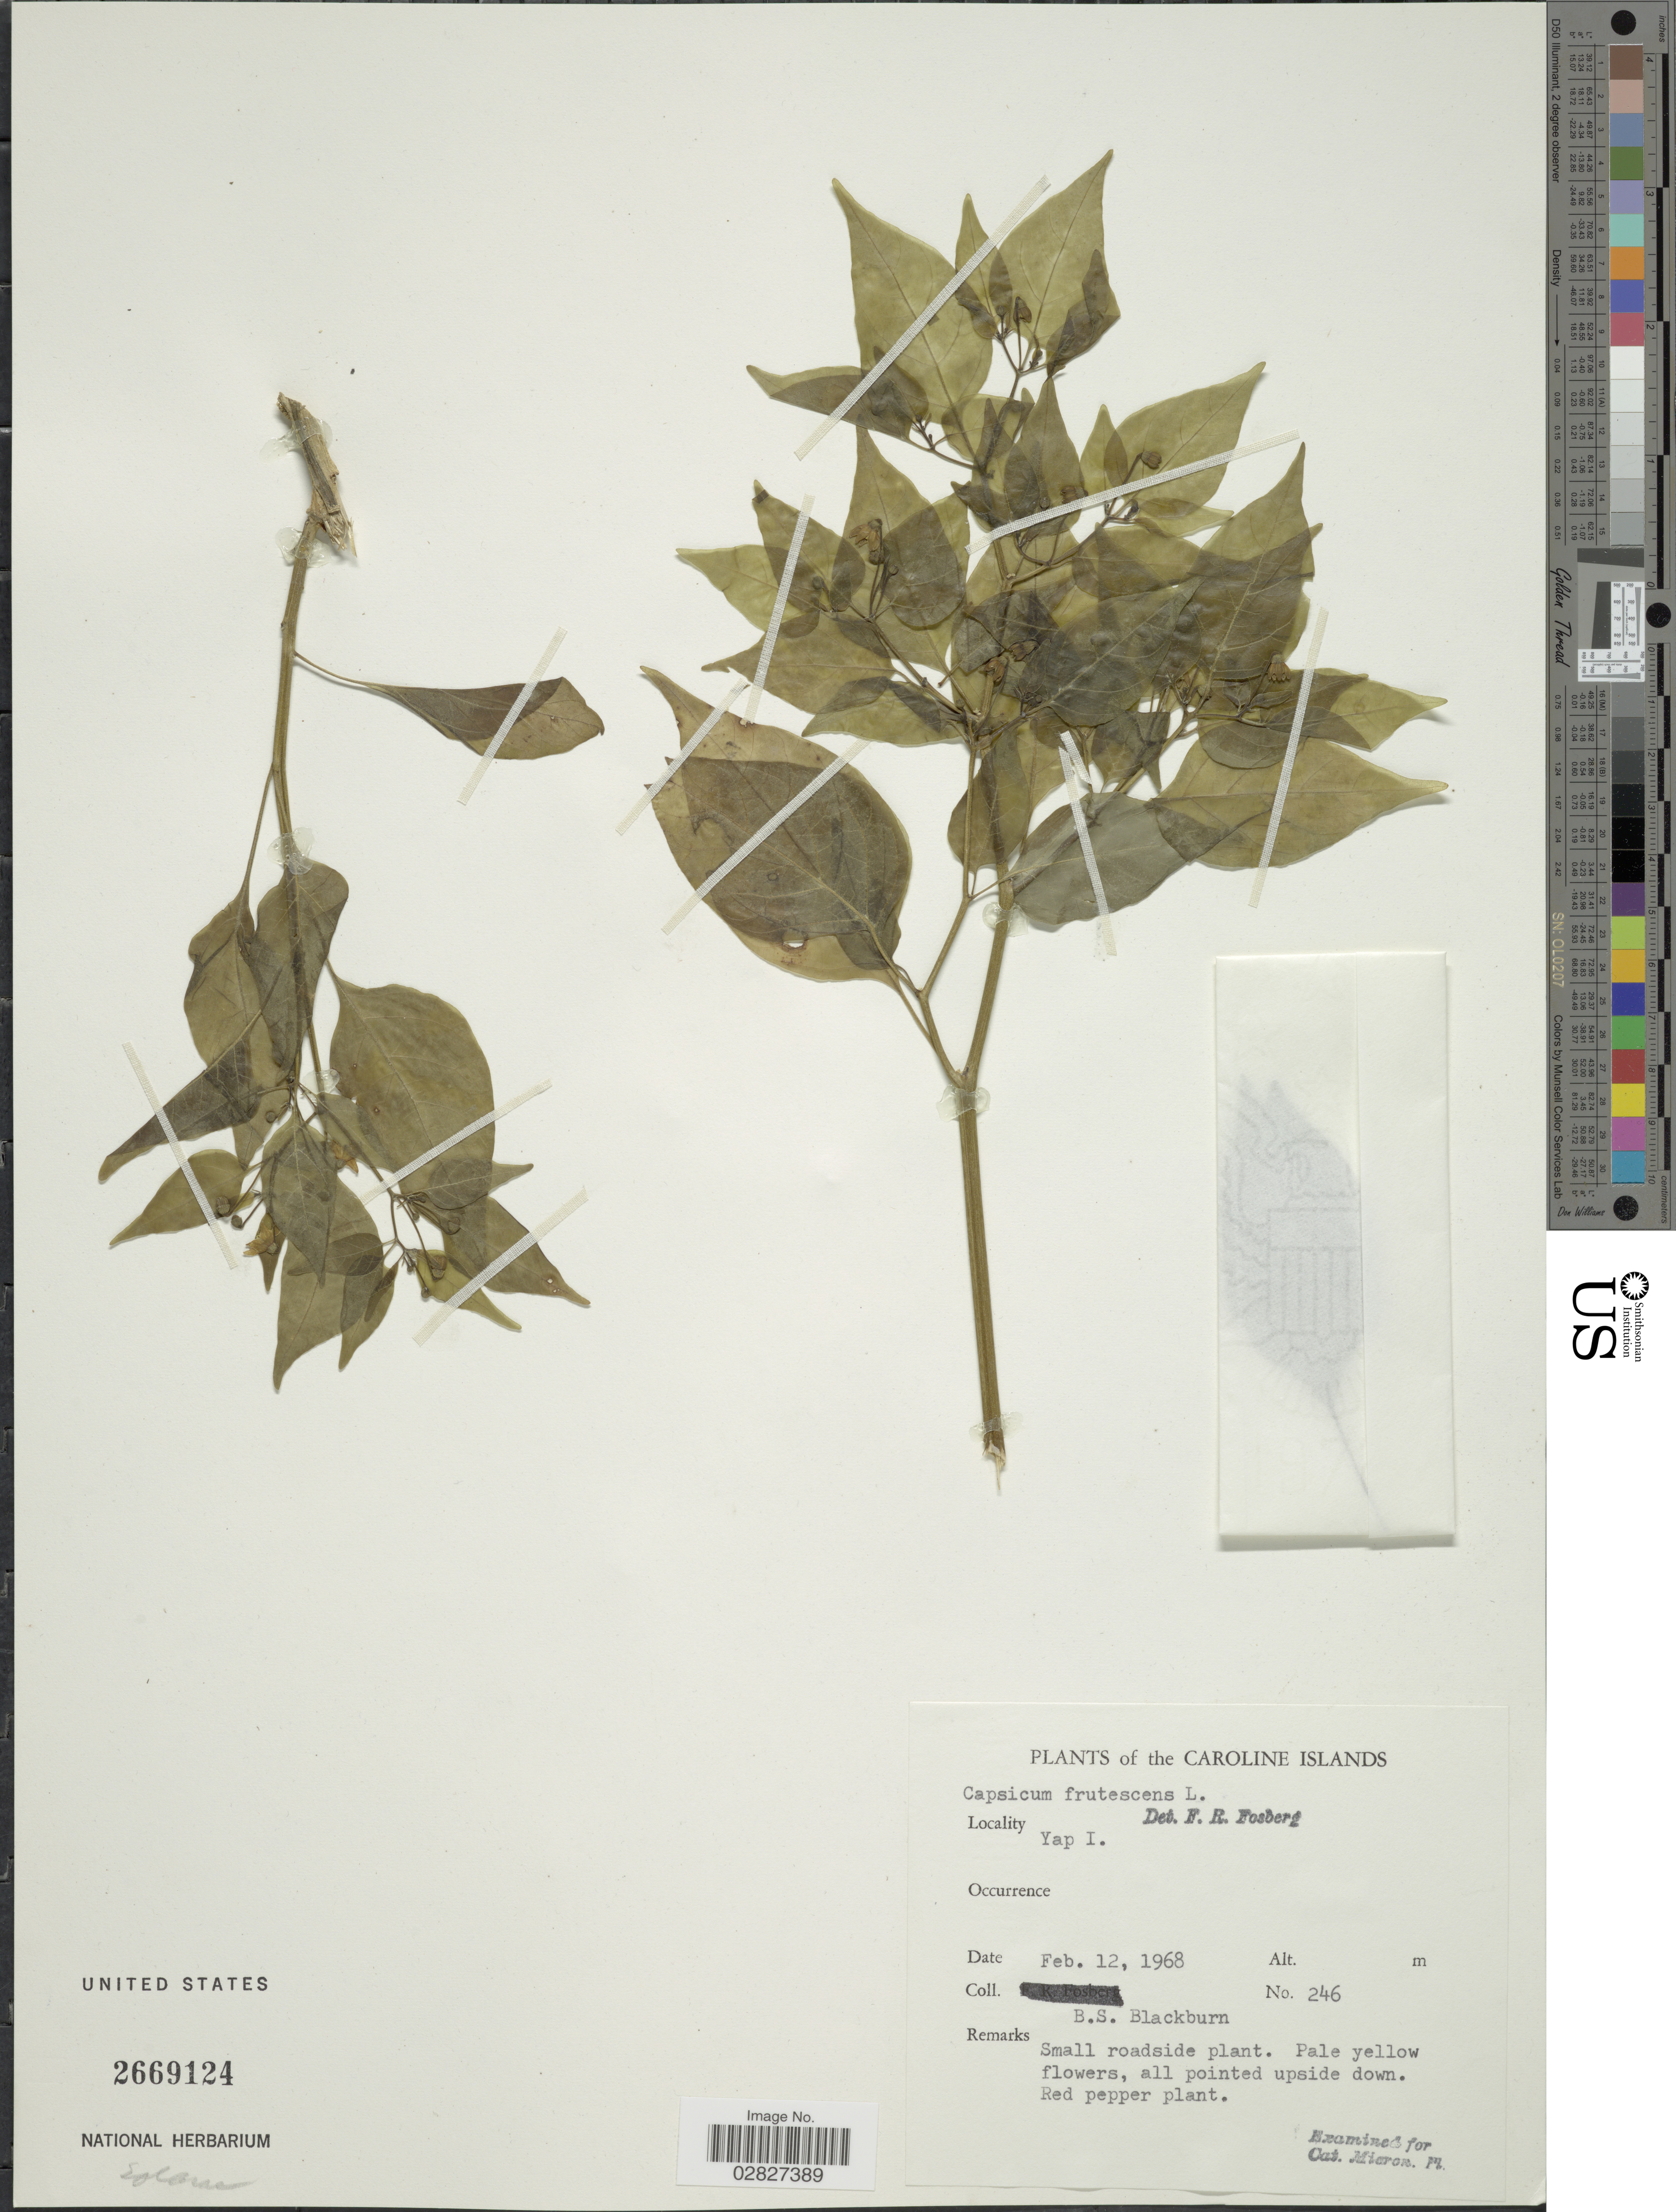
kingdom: Plantae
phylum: Tracheophyta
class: Magnoliopsida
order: Solanales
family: Solanaceae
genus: Capsicum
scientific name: Capsicum frutescens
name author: L.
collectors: B. S. Blackburn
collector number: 246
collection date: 1968-02-12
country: Micronesia, Federated States of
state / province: Yap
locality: Caroline Islands. Yap I.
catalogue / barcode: US 2669124